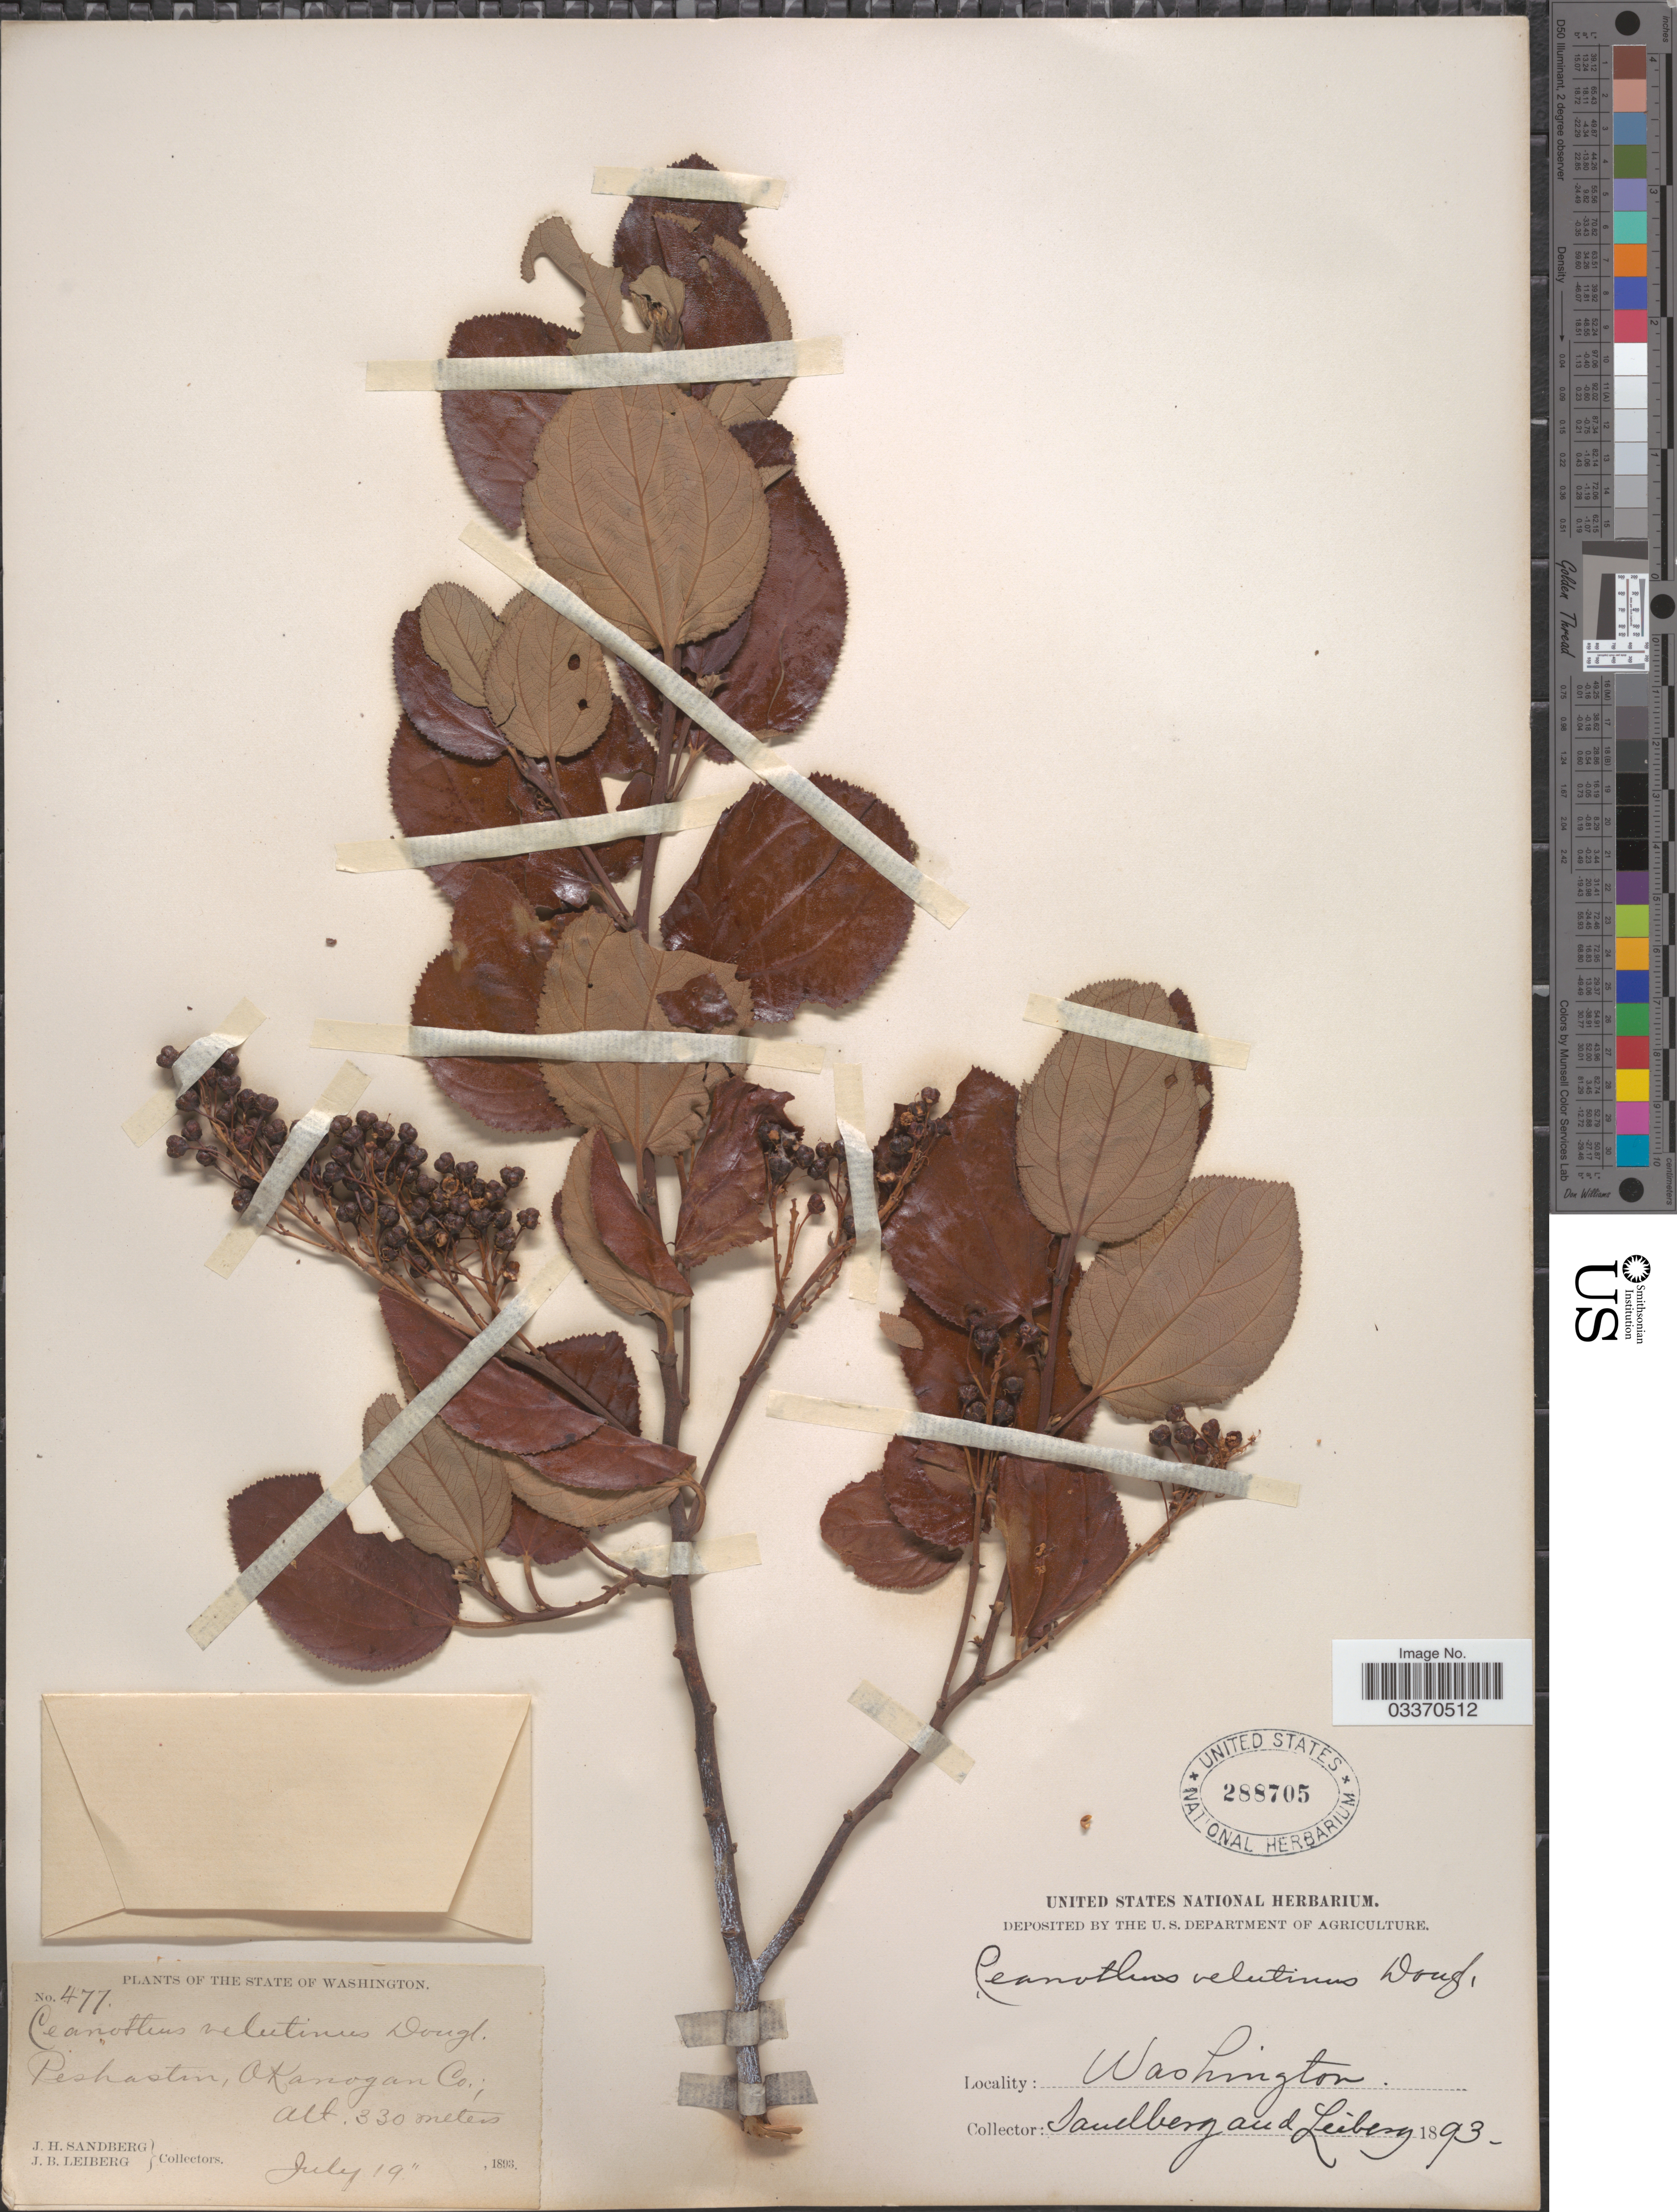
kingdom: Plantae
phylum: Tracheophyta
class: Magnoliopsida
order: Rosales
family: Rhamnaceae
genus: Ceanothus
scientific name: Ceanothus velutinus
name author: Douglas ex Hook.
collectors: J. H. Sandberg & J. B. Leiberg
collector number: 477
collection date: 1893-07-19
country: United States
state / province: Washington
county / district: Okanogan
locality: Peshastin, Okanogan Co.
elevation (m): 330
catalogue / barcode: US 288705